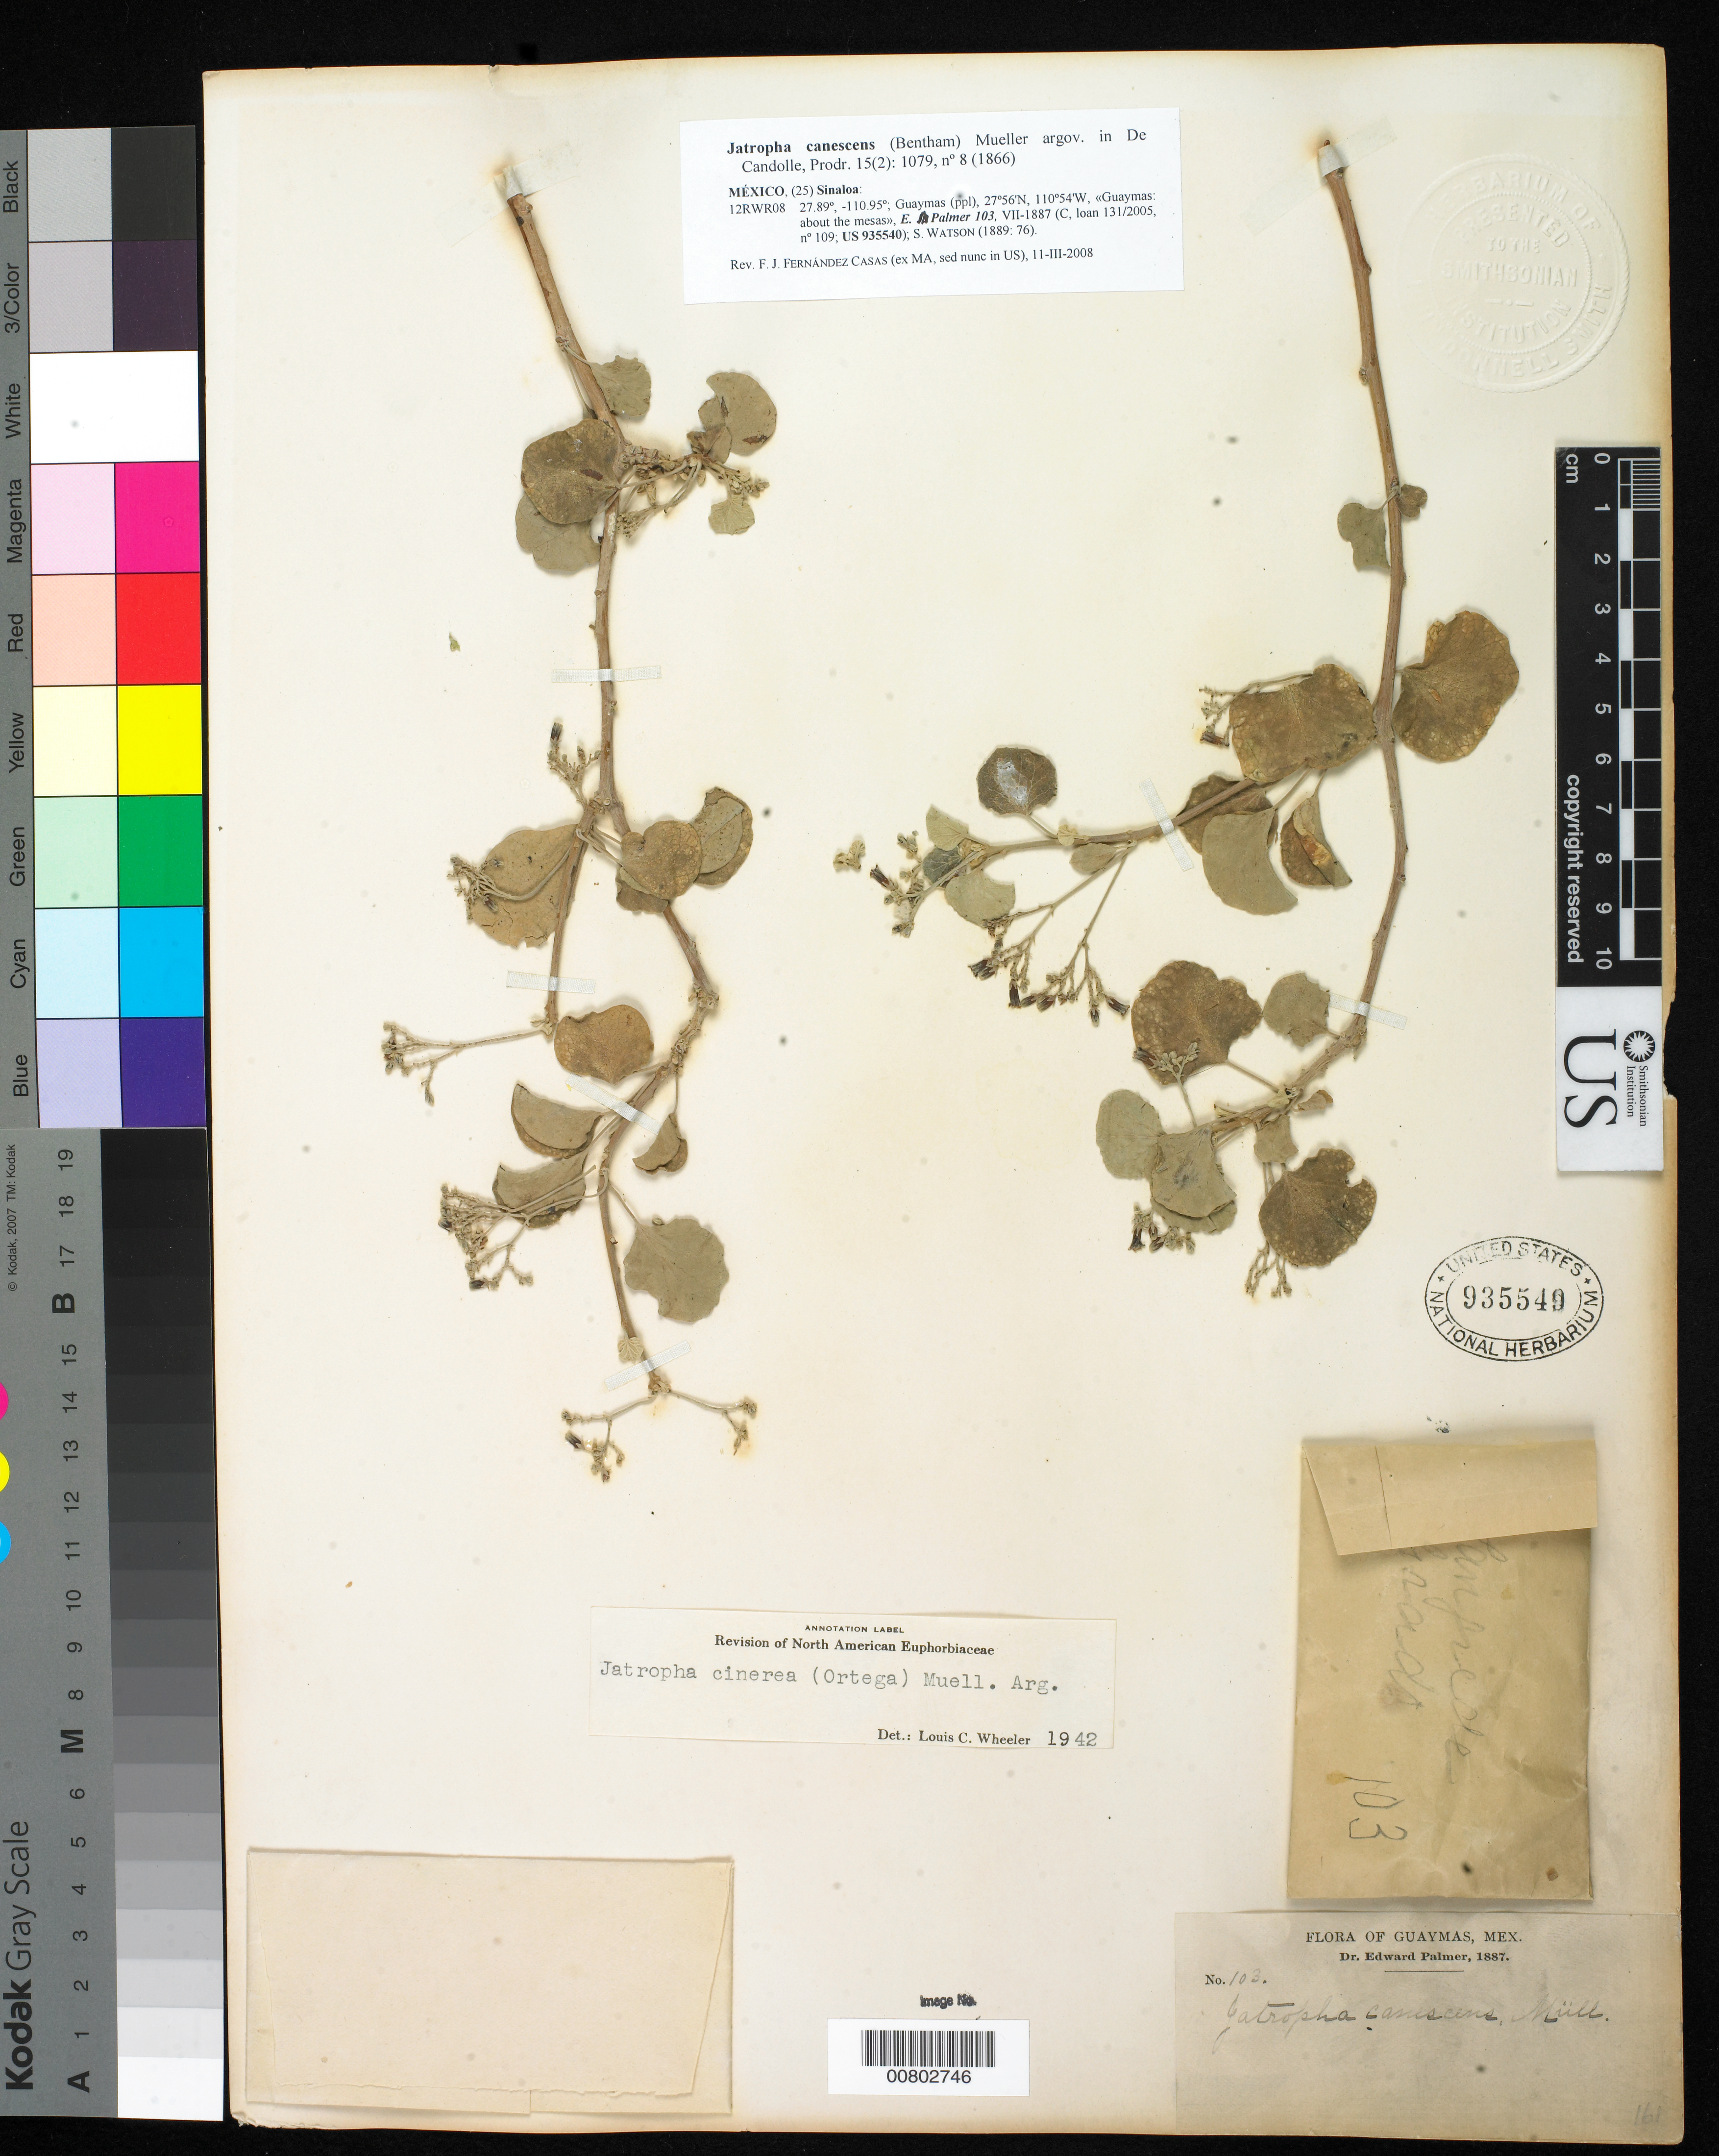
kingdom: Plantae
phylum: Tracheophyta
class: Magnoliopsida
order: Malpighiales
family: Euphorbiaceae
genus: Jatropha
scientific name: Jatropha cinerea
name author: (Ortega) Müll. Arg.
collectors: E. Palmer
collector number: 103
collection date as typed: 1887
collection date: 1887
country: Mexico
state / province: Sonora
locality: Guaymas, Sonora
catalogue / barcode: US 935549